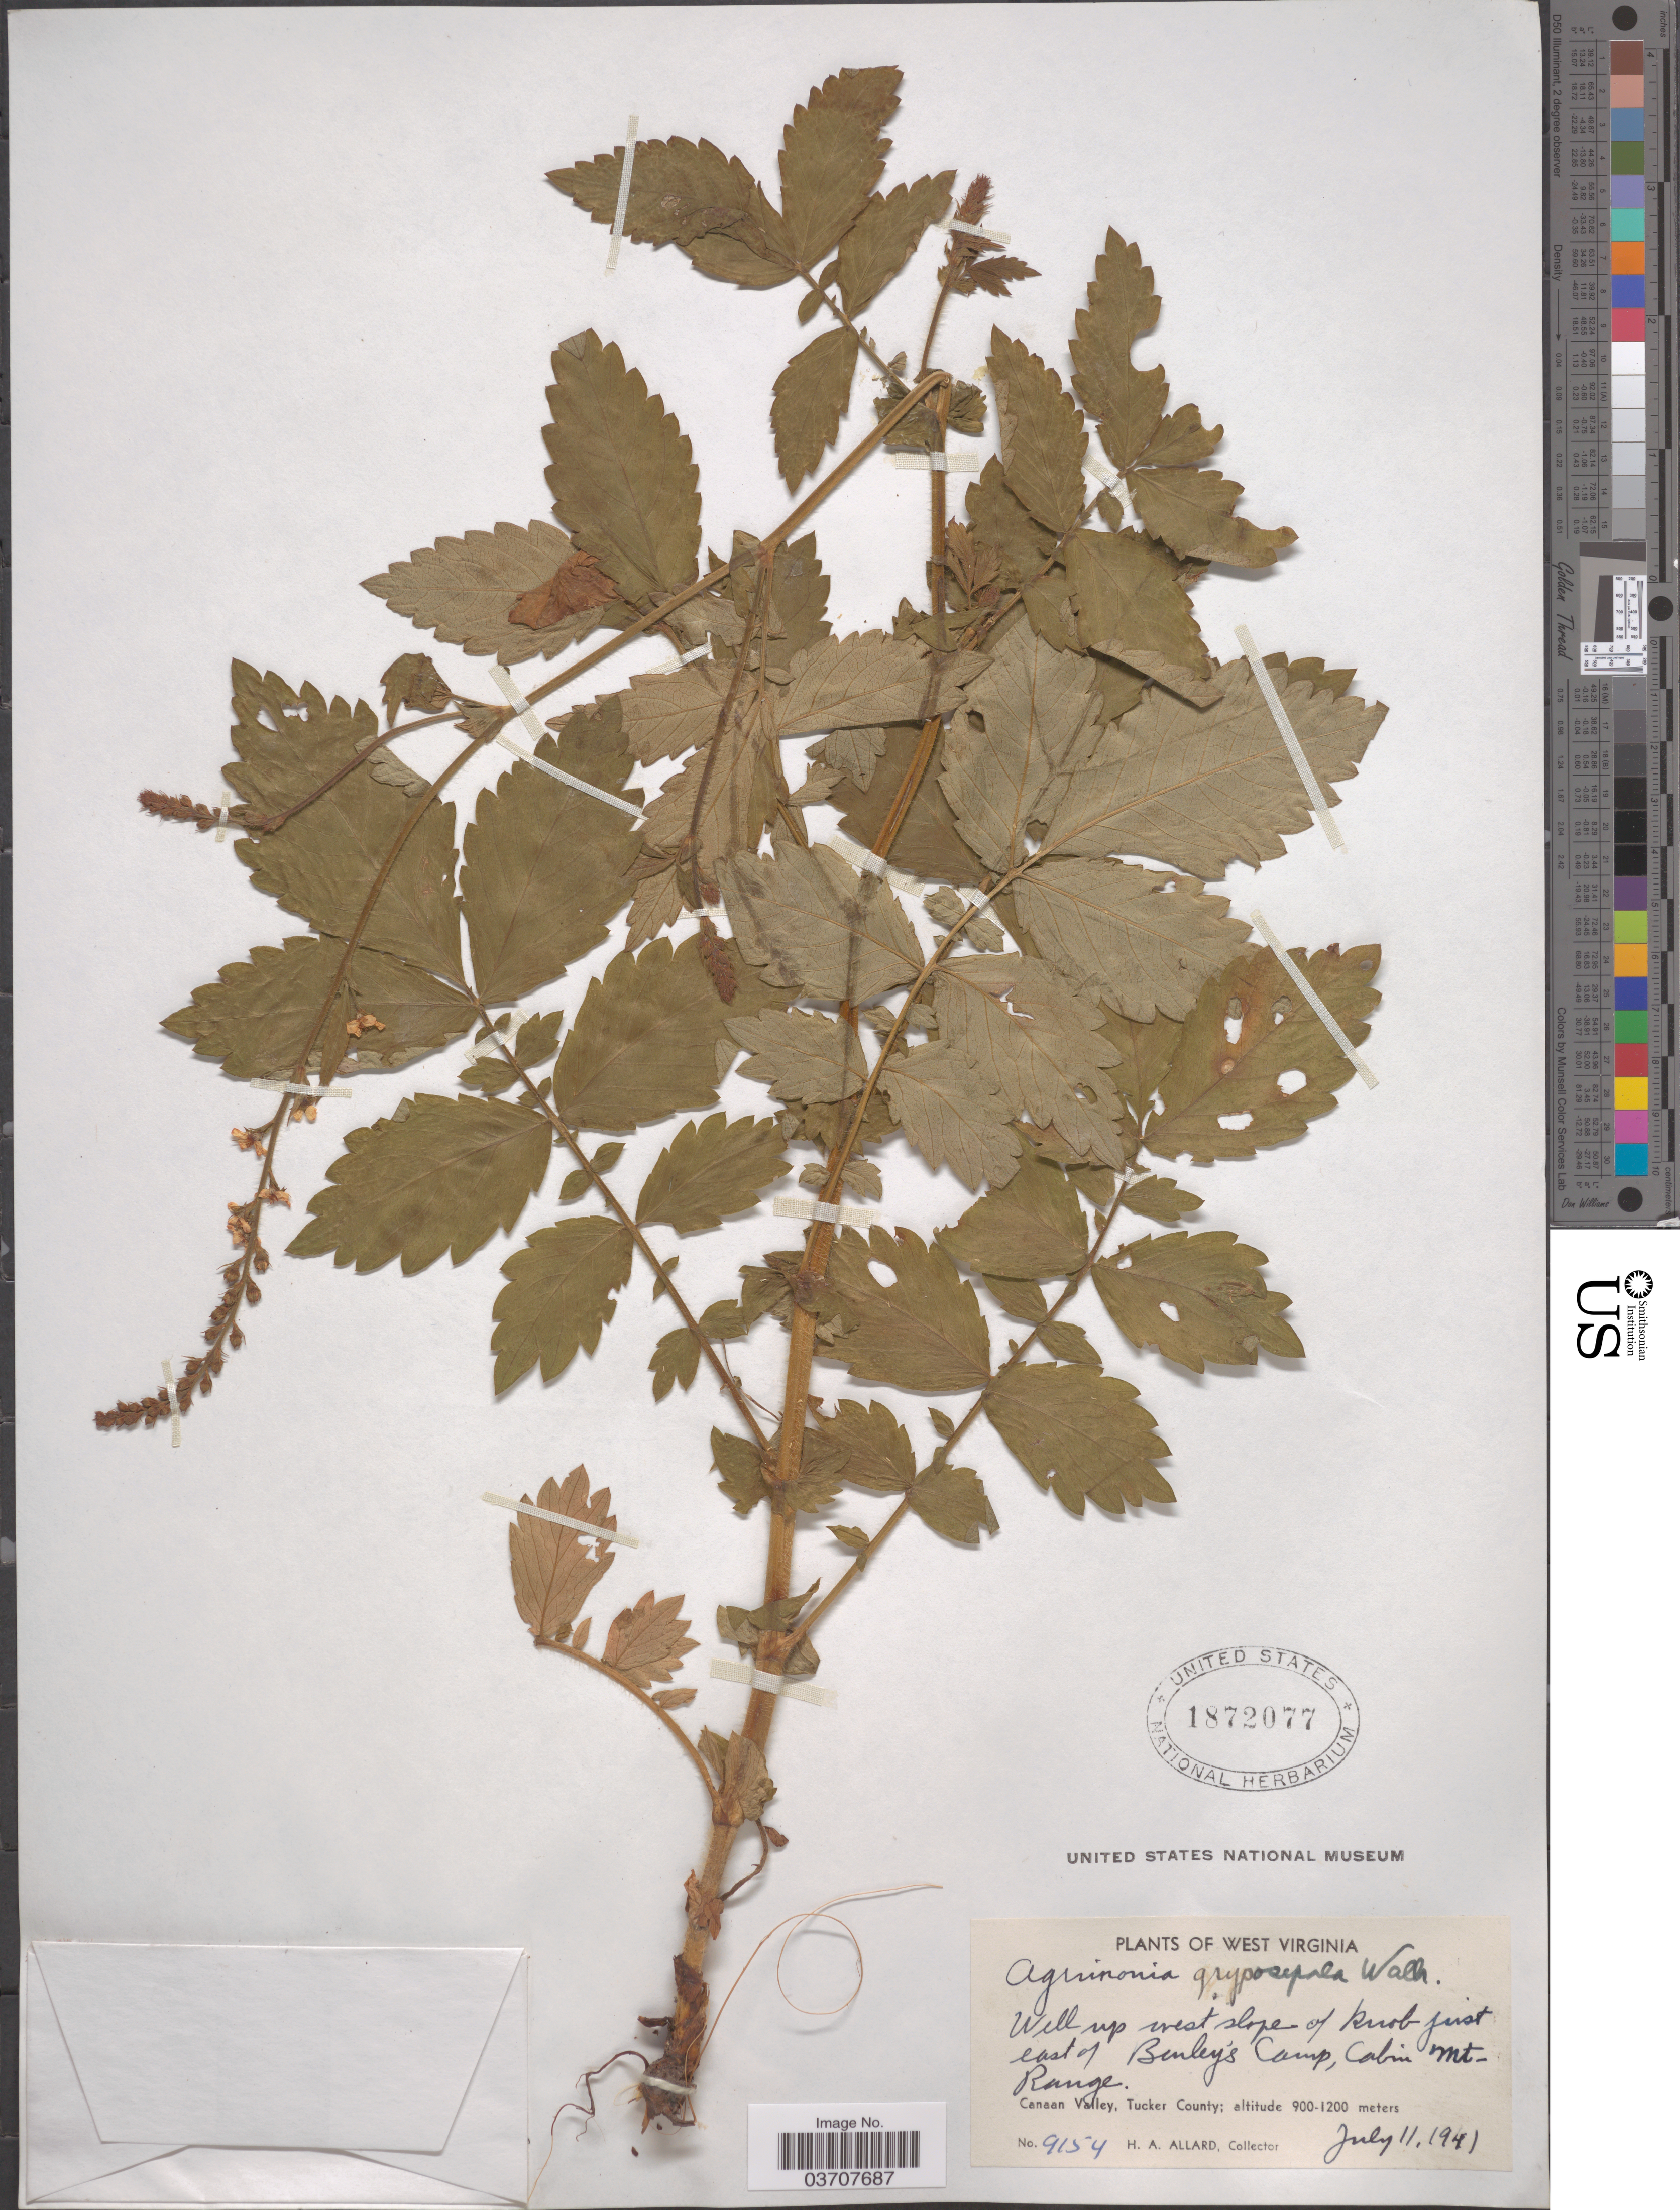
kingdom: Plantae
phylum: Tracheophyta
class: Magnoliopsida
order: Rosales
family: Rosaceae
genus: Agrimonia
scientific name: Agrimonia gryposepala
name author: Wallr.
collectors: H. A. Allard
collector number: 9154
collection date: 1941-07-11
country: United States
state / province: West Virginia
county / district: Tucker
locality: Well up west slope of Knob just east of Binley's Camp, Cabin Mt- Range. Canaan Valley, Tucker County.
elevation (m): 900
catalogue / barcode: US 1872077